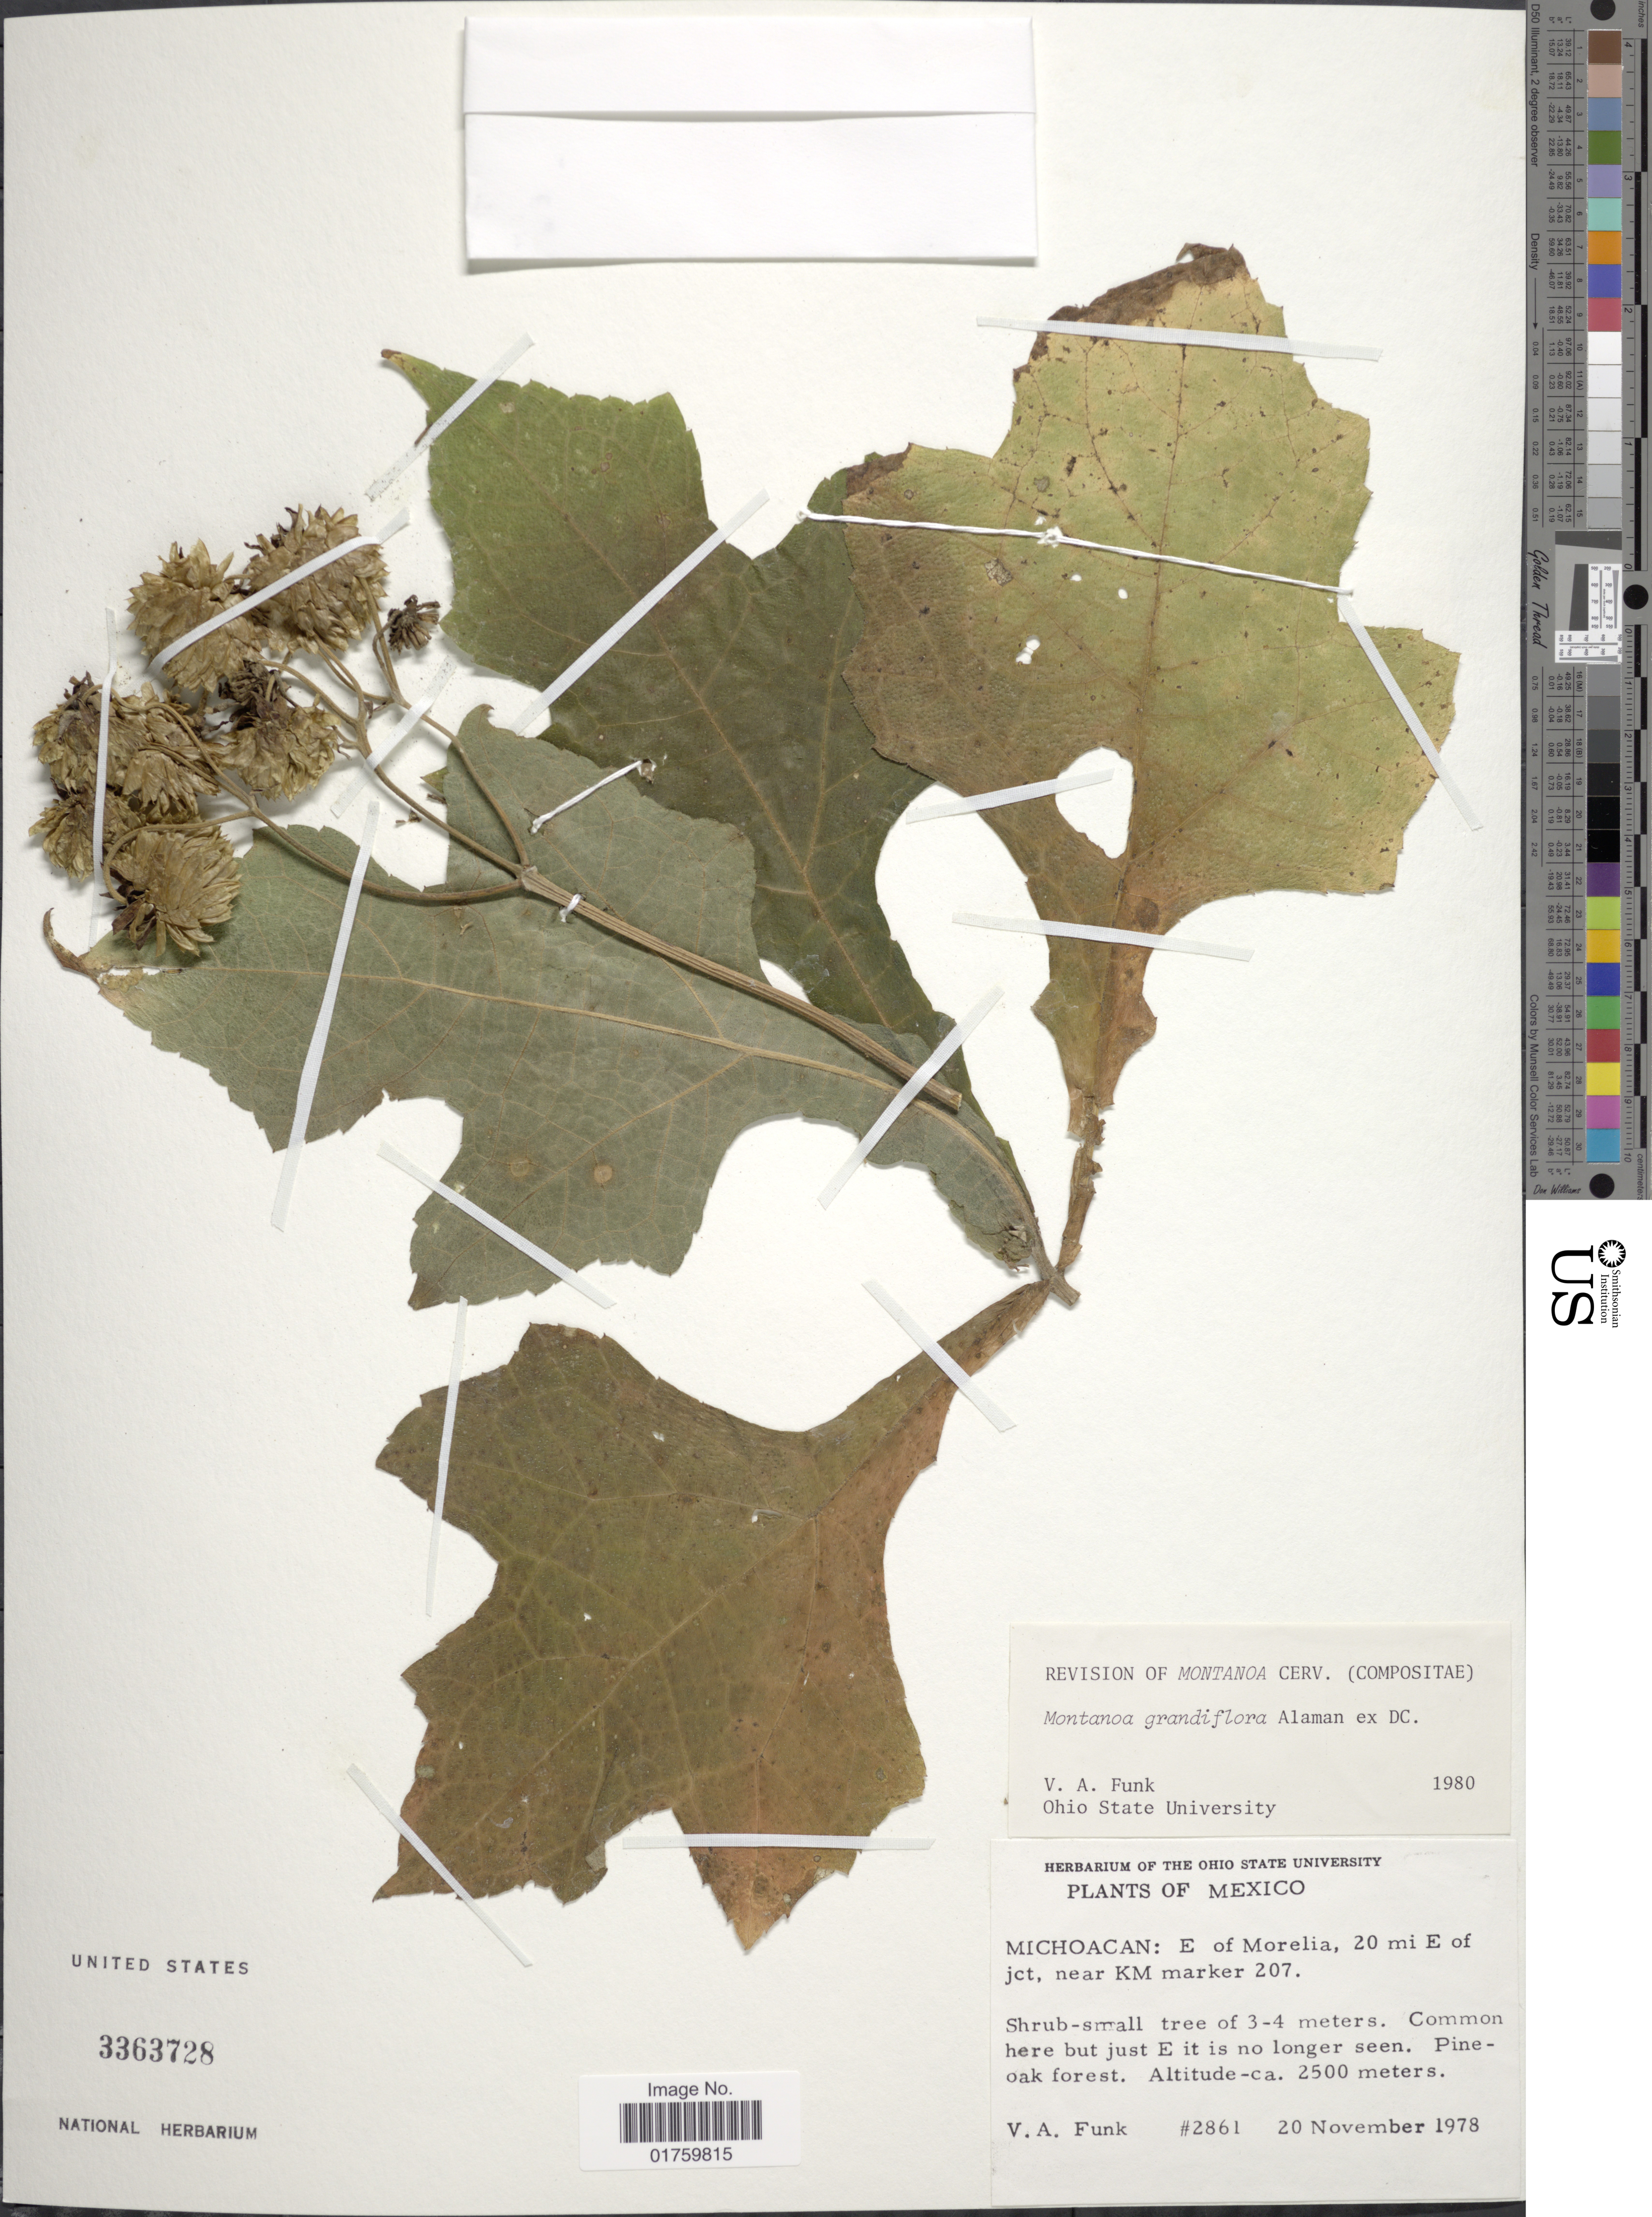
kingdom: Plantae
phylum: Tracheophyta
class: Magnoliopsida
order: Asterales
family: Asteraceae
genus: Montanoa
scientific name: Montanoa grandiflora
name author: Alaman ex DC.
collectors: V. Funk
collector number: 2861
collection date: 1978-11-20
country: Mexico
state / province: Michoacán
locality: E of Morelia, 20 mi E of jct, near KM marker 207.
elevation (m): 2500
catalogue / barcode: US 3363728